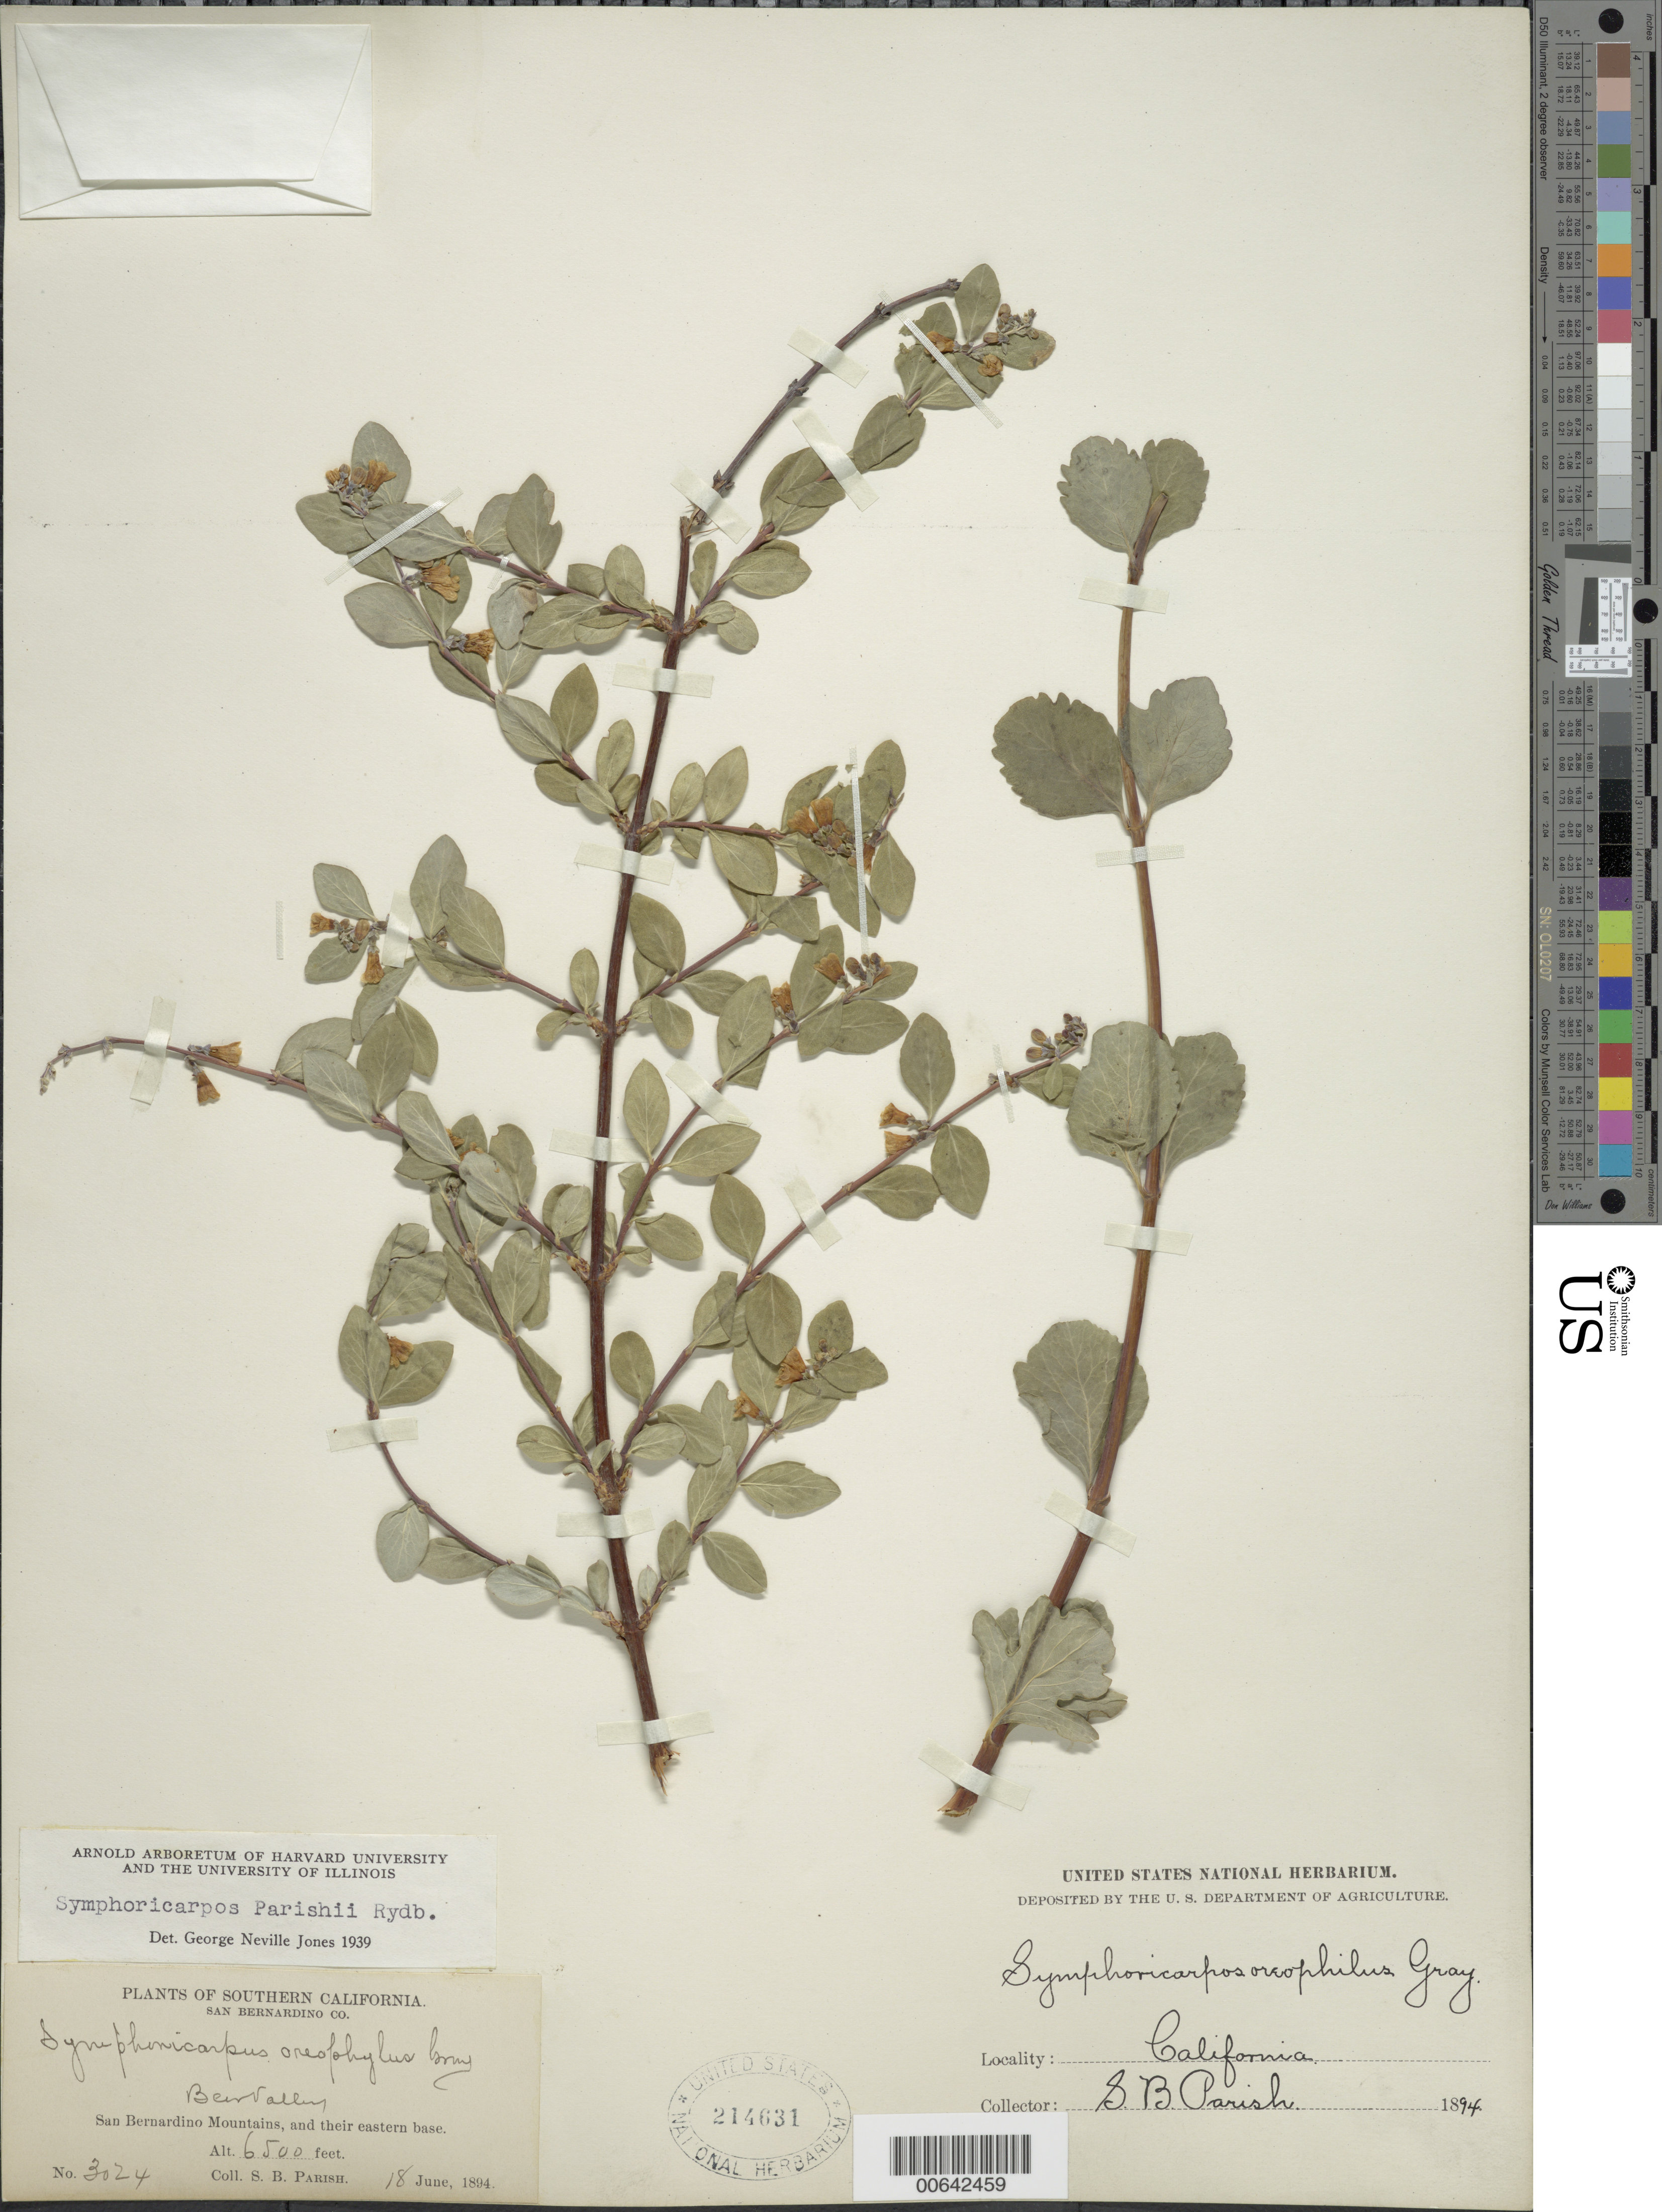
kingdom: Plantae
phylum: Tracheophyta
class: Magnoliopsida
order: Dipsacales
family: Caprifoliaceae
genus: Symphoricarpos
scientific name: Symphoricarpos parishii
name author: Rydb.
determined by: Jones, G. N.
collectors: S. B. Parish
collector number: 3024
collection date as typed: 18 Jun 1894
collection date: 1894-06-18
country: United States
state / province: California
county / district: San Bernardino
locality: Bear Valley, San Bernardino Mts., and their eastern base.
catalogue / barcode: US 214631